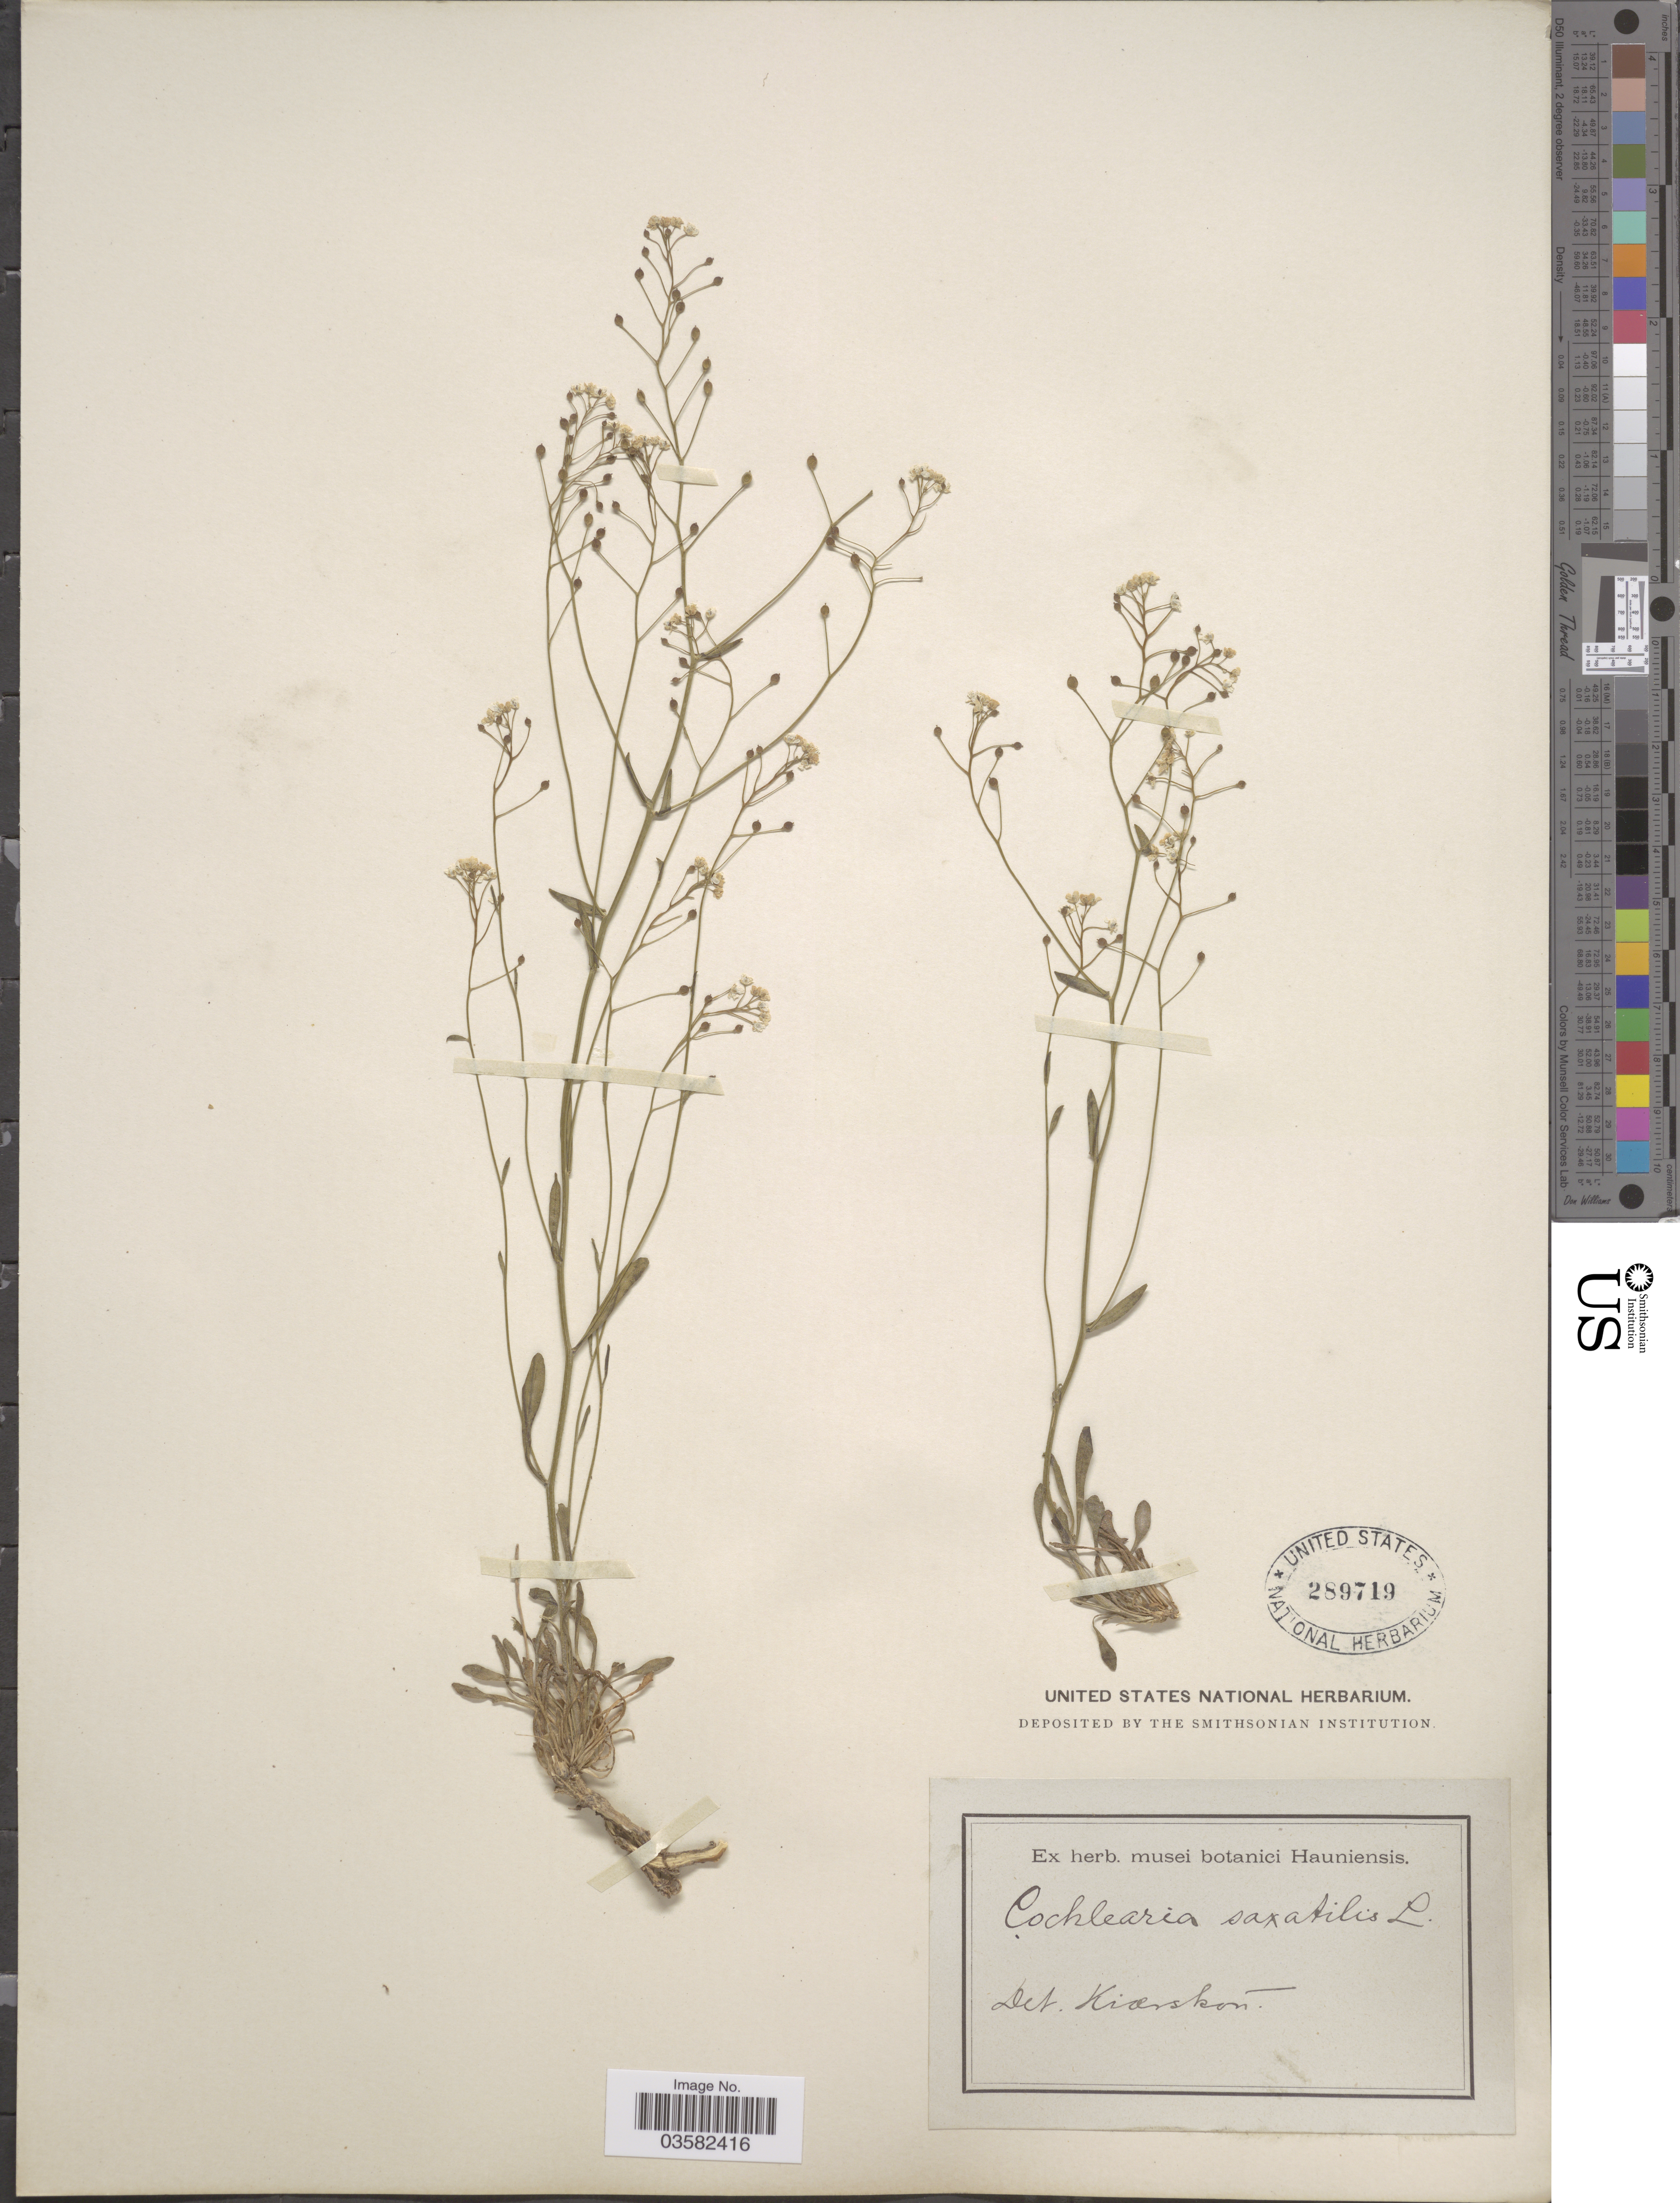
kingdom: Plantae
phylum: Tracheophyta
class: Magnoliopsida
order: Brassicales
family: Brassicaceae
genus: Kernera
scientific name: Kernera saxatilis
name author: (L.) Rchb.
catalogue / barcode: US 289719